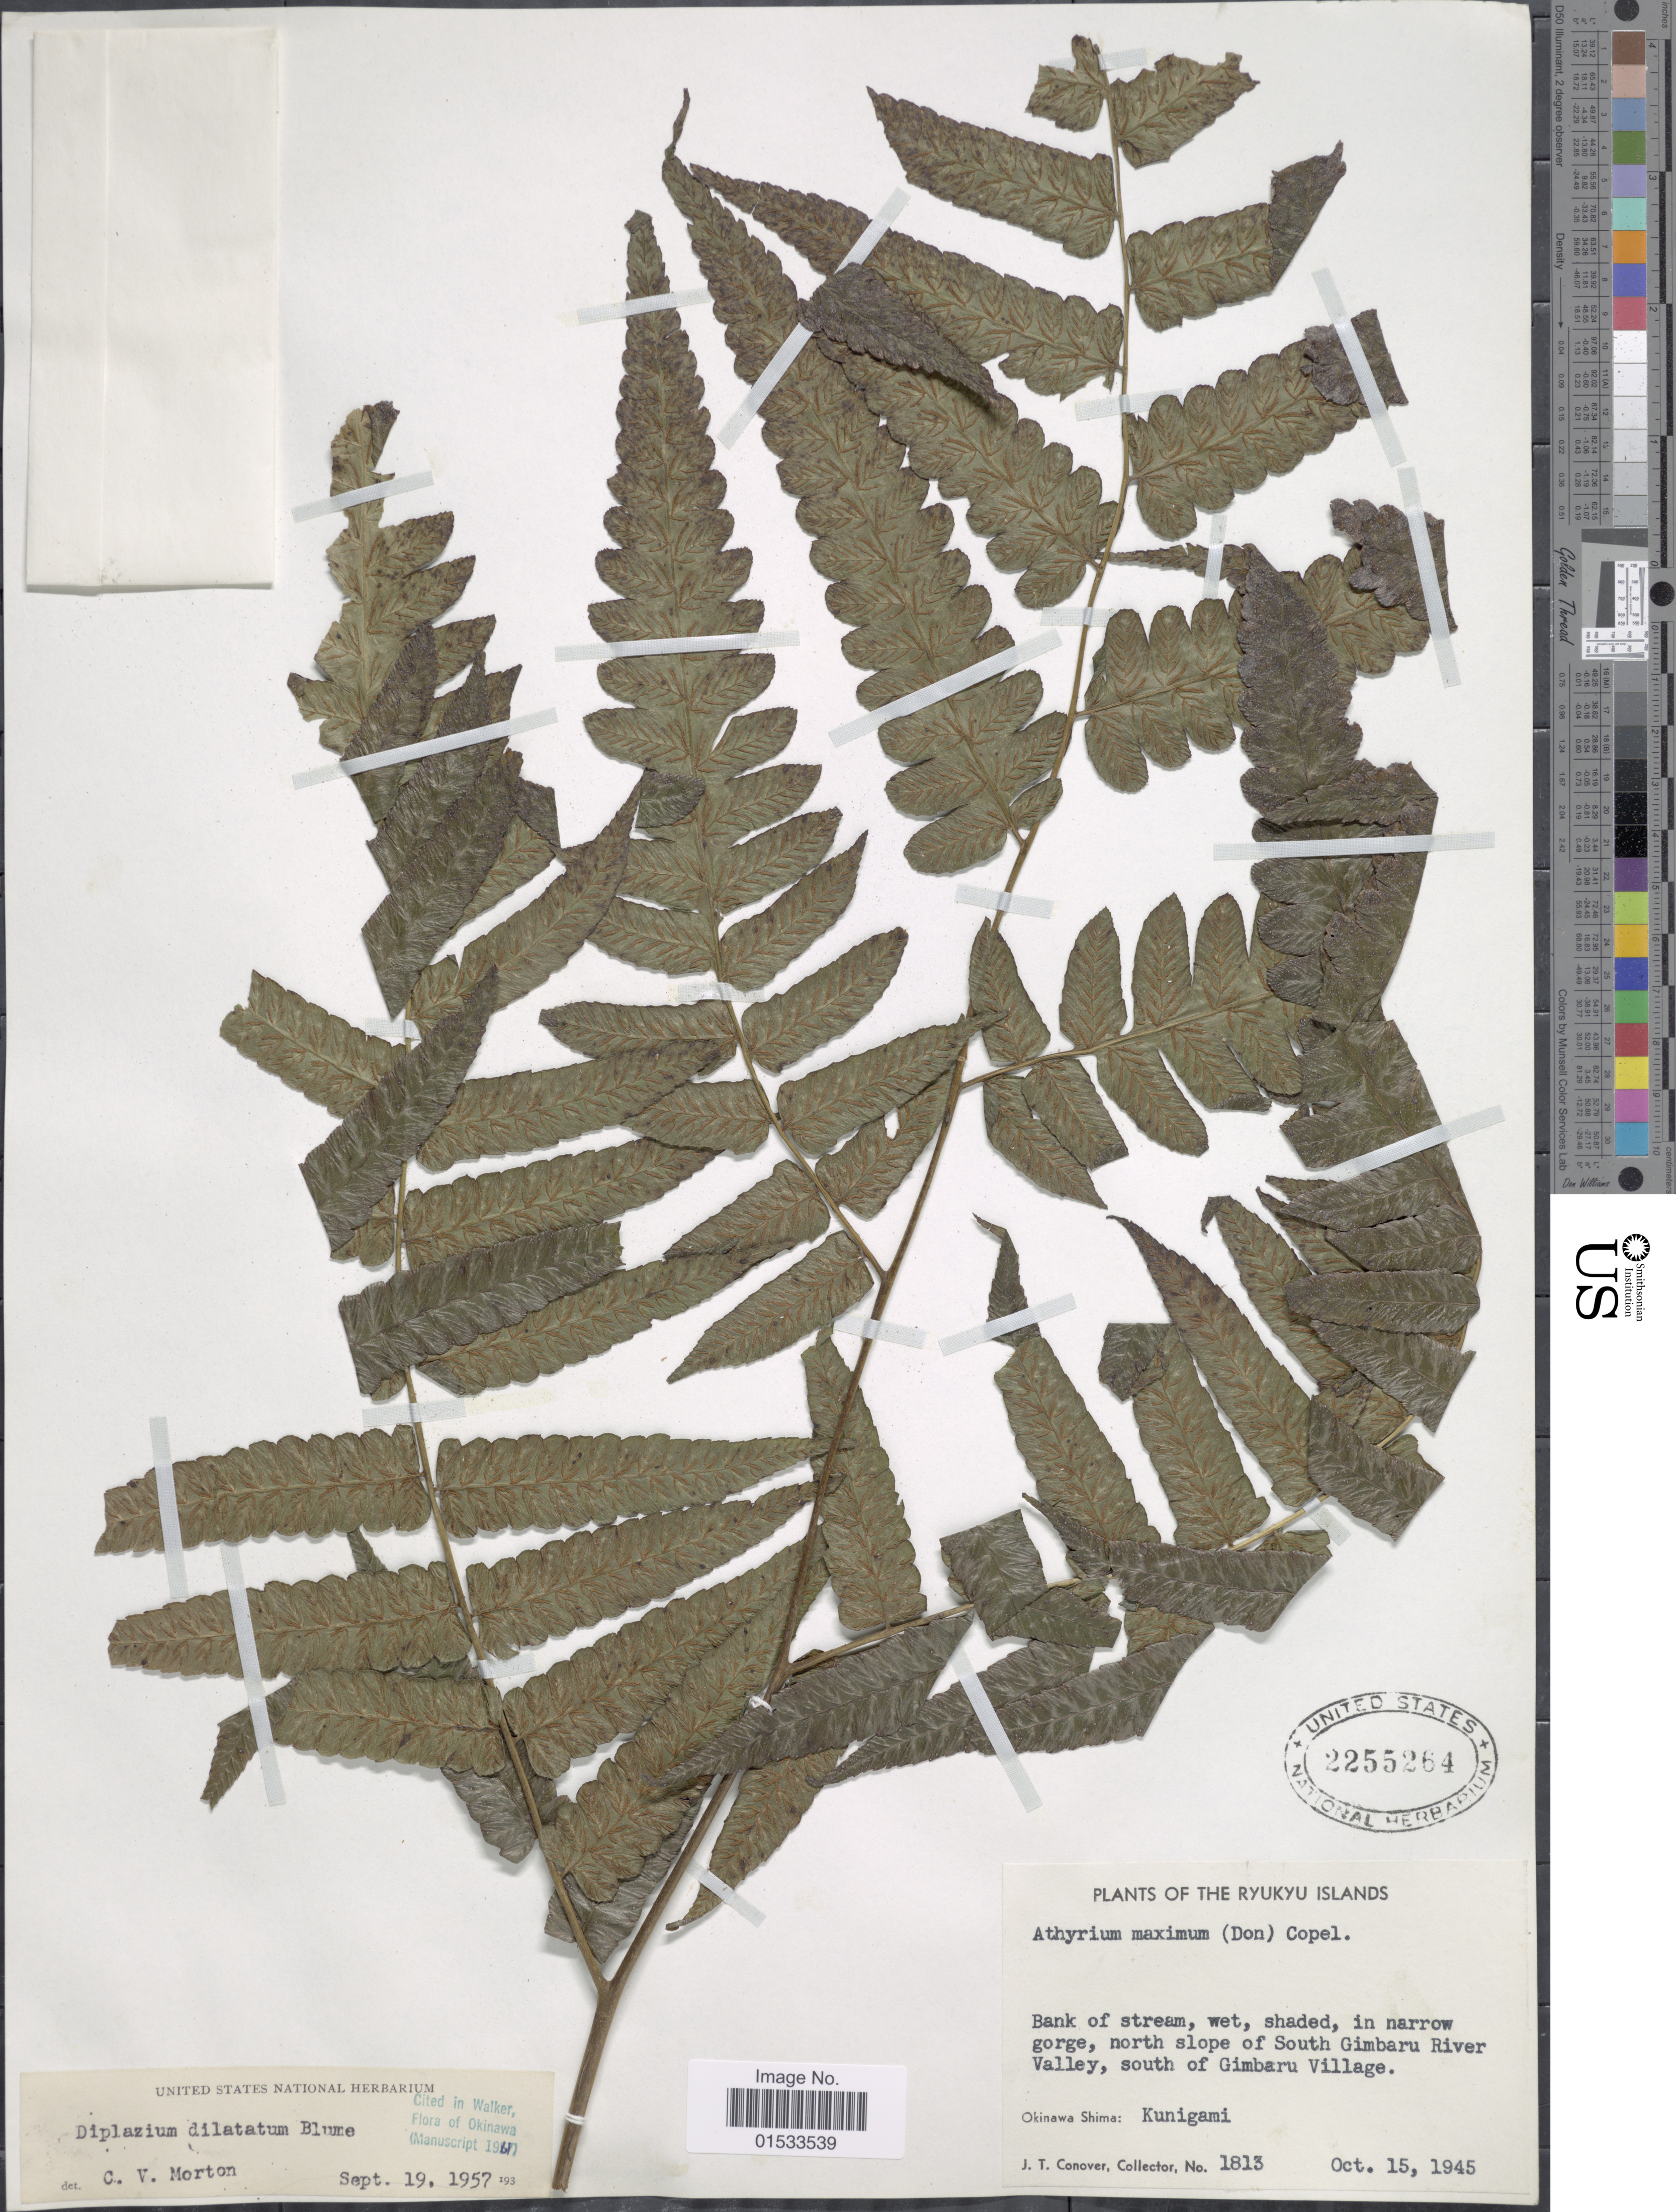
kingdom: Plantae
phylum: Tracheophyta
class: Polypodiopsida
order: Polypodiales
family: Athyriaceae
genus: Diplazium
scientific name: Diplazium dilatatum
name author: Blume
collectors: J. T. Conover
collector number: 1813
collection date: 1945-10-15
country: Japan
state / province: Okinawa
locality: Ryukyu Islands, north slope of South Gimbaru River valley, south of Gimbaru Village, Okinawa Shima, Kunigami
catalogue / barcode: US 2255264